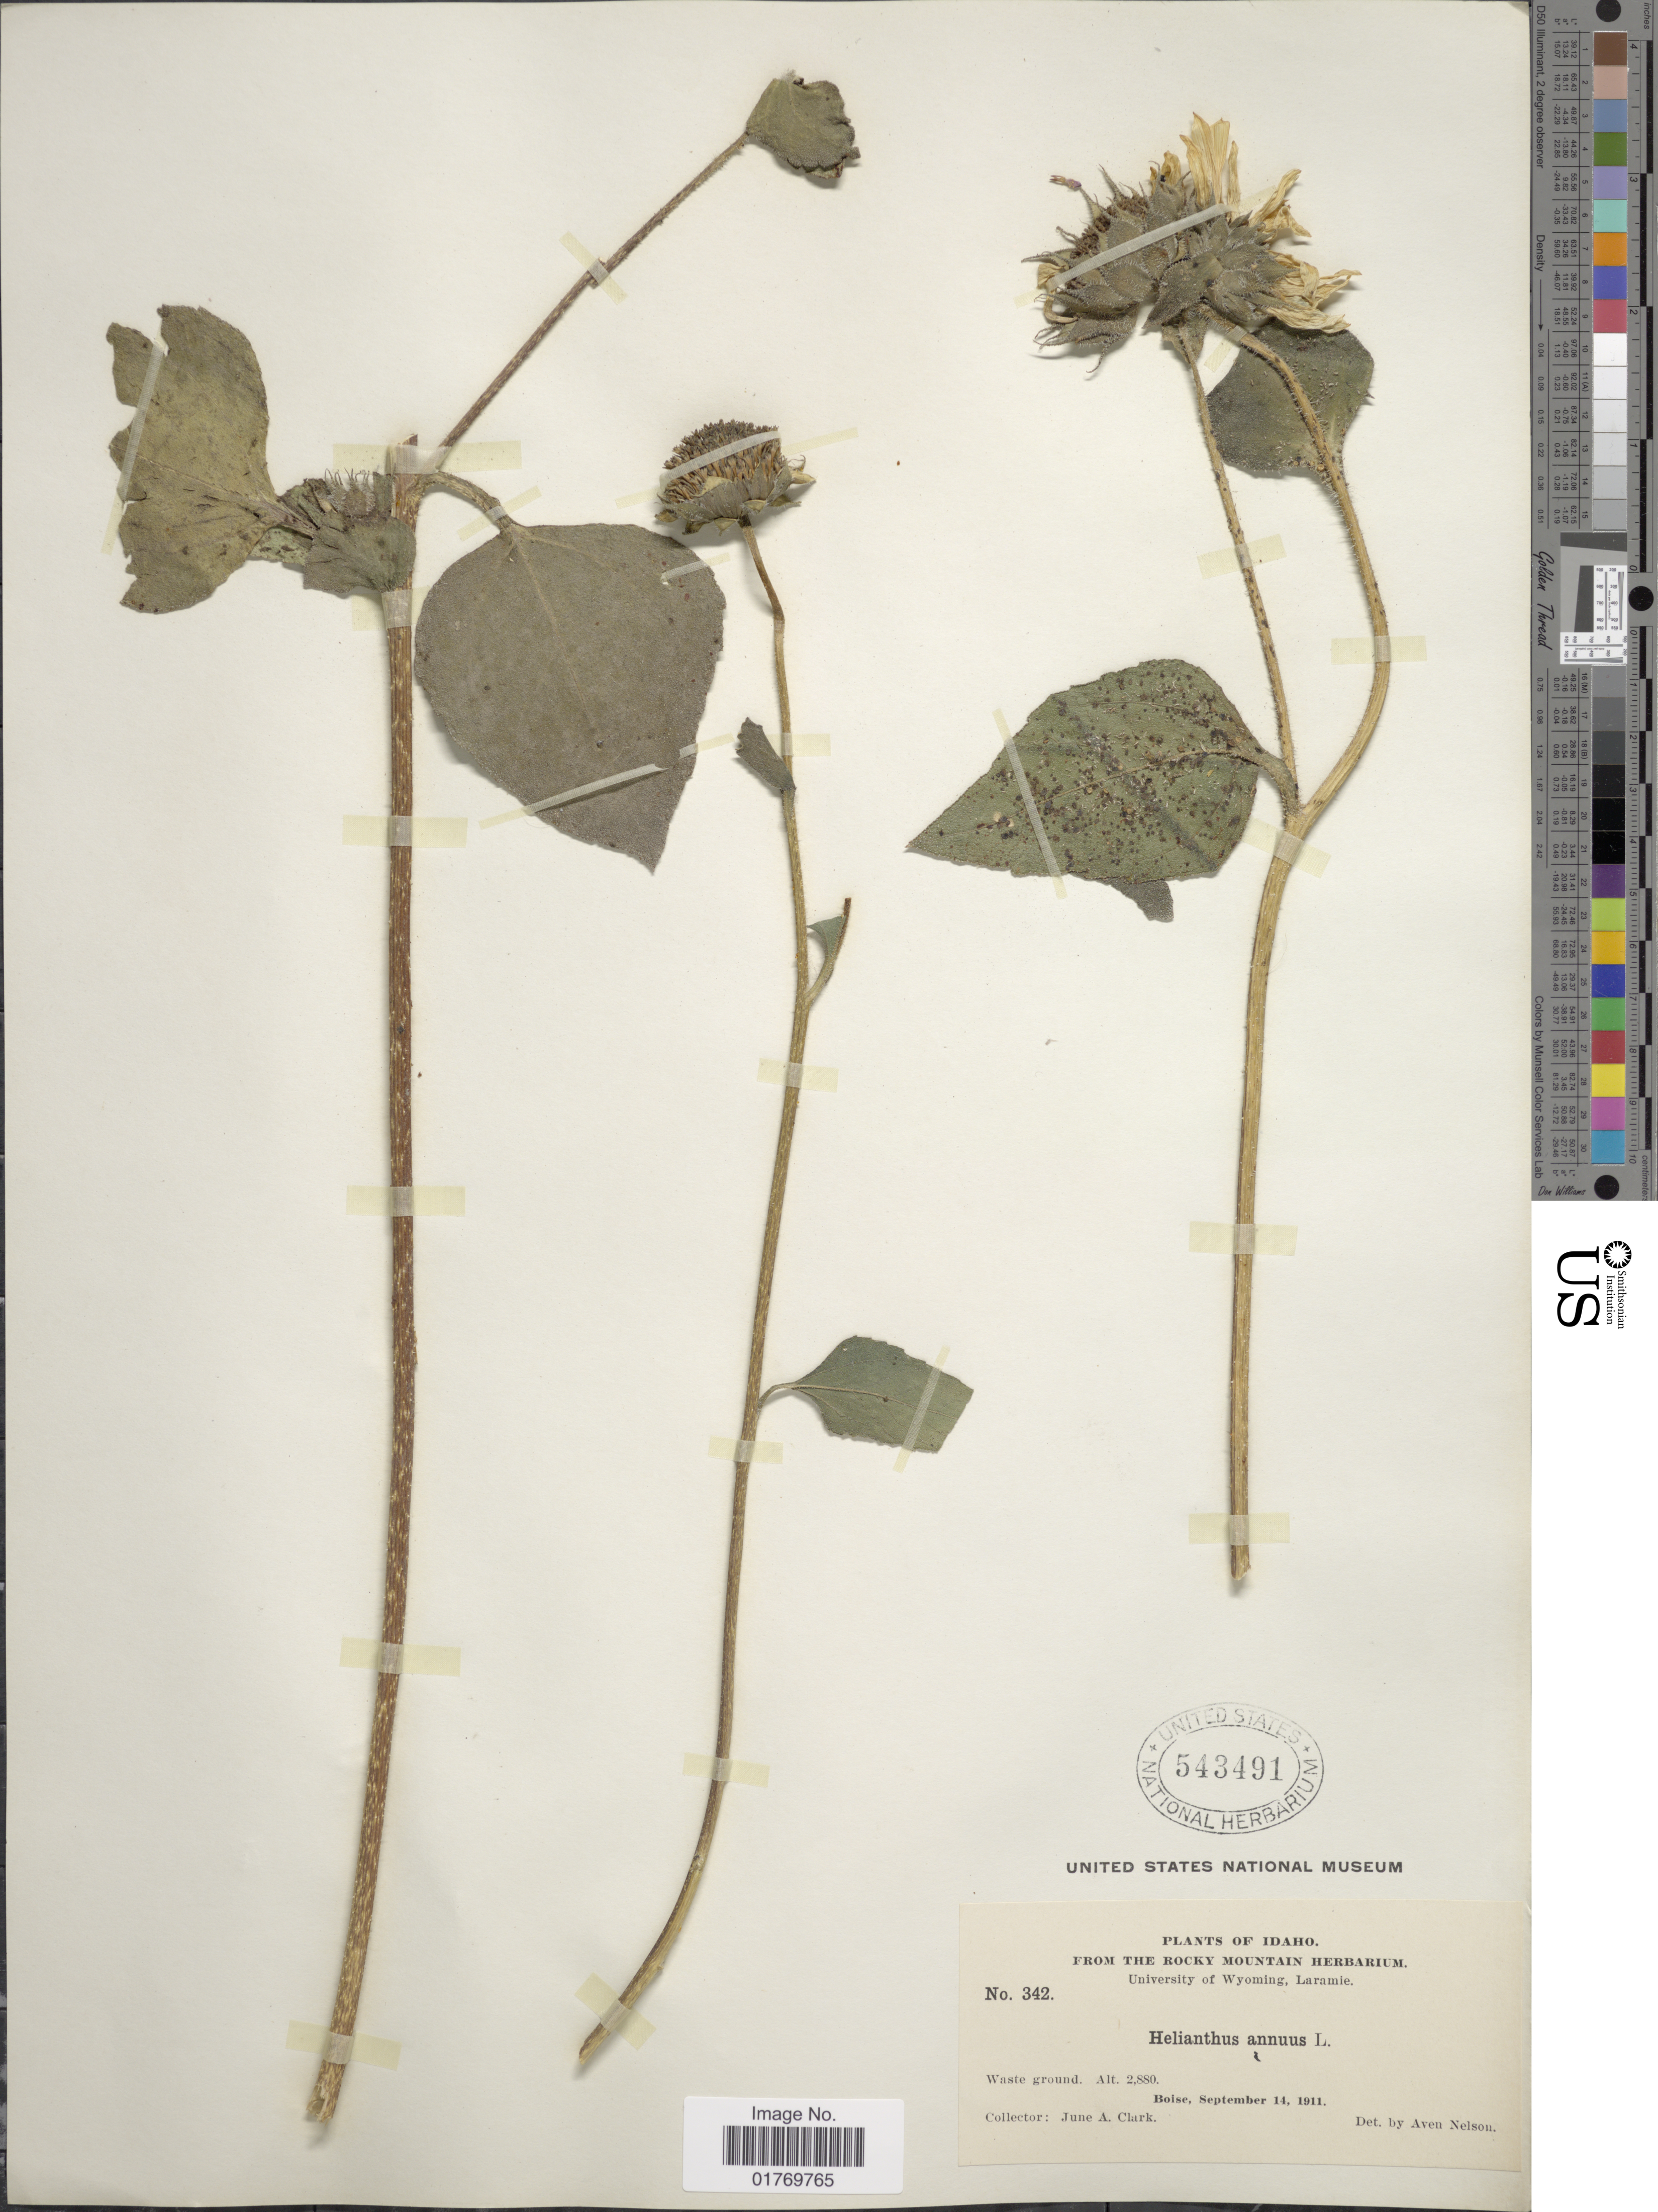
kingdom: Plantae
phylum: Tracheophyta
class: Magnoliopsida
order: Asterales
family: Asteraceae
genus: Helianthus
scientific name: Helianthus annuus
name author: L.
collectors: J. A. Clark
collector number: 342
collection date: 1911-09-14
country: United States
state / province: Idaho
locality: Boise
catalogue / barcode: US 543491